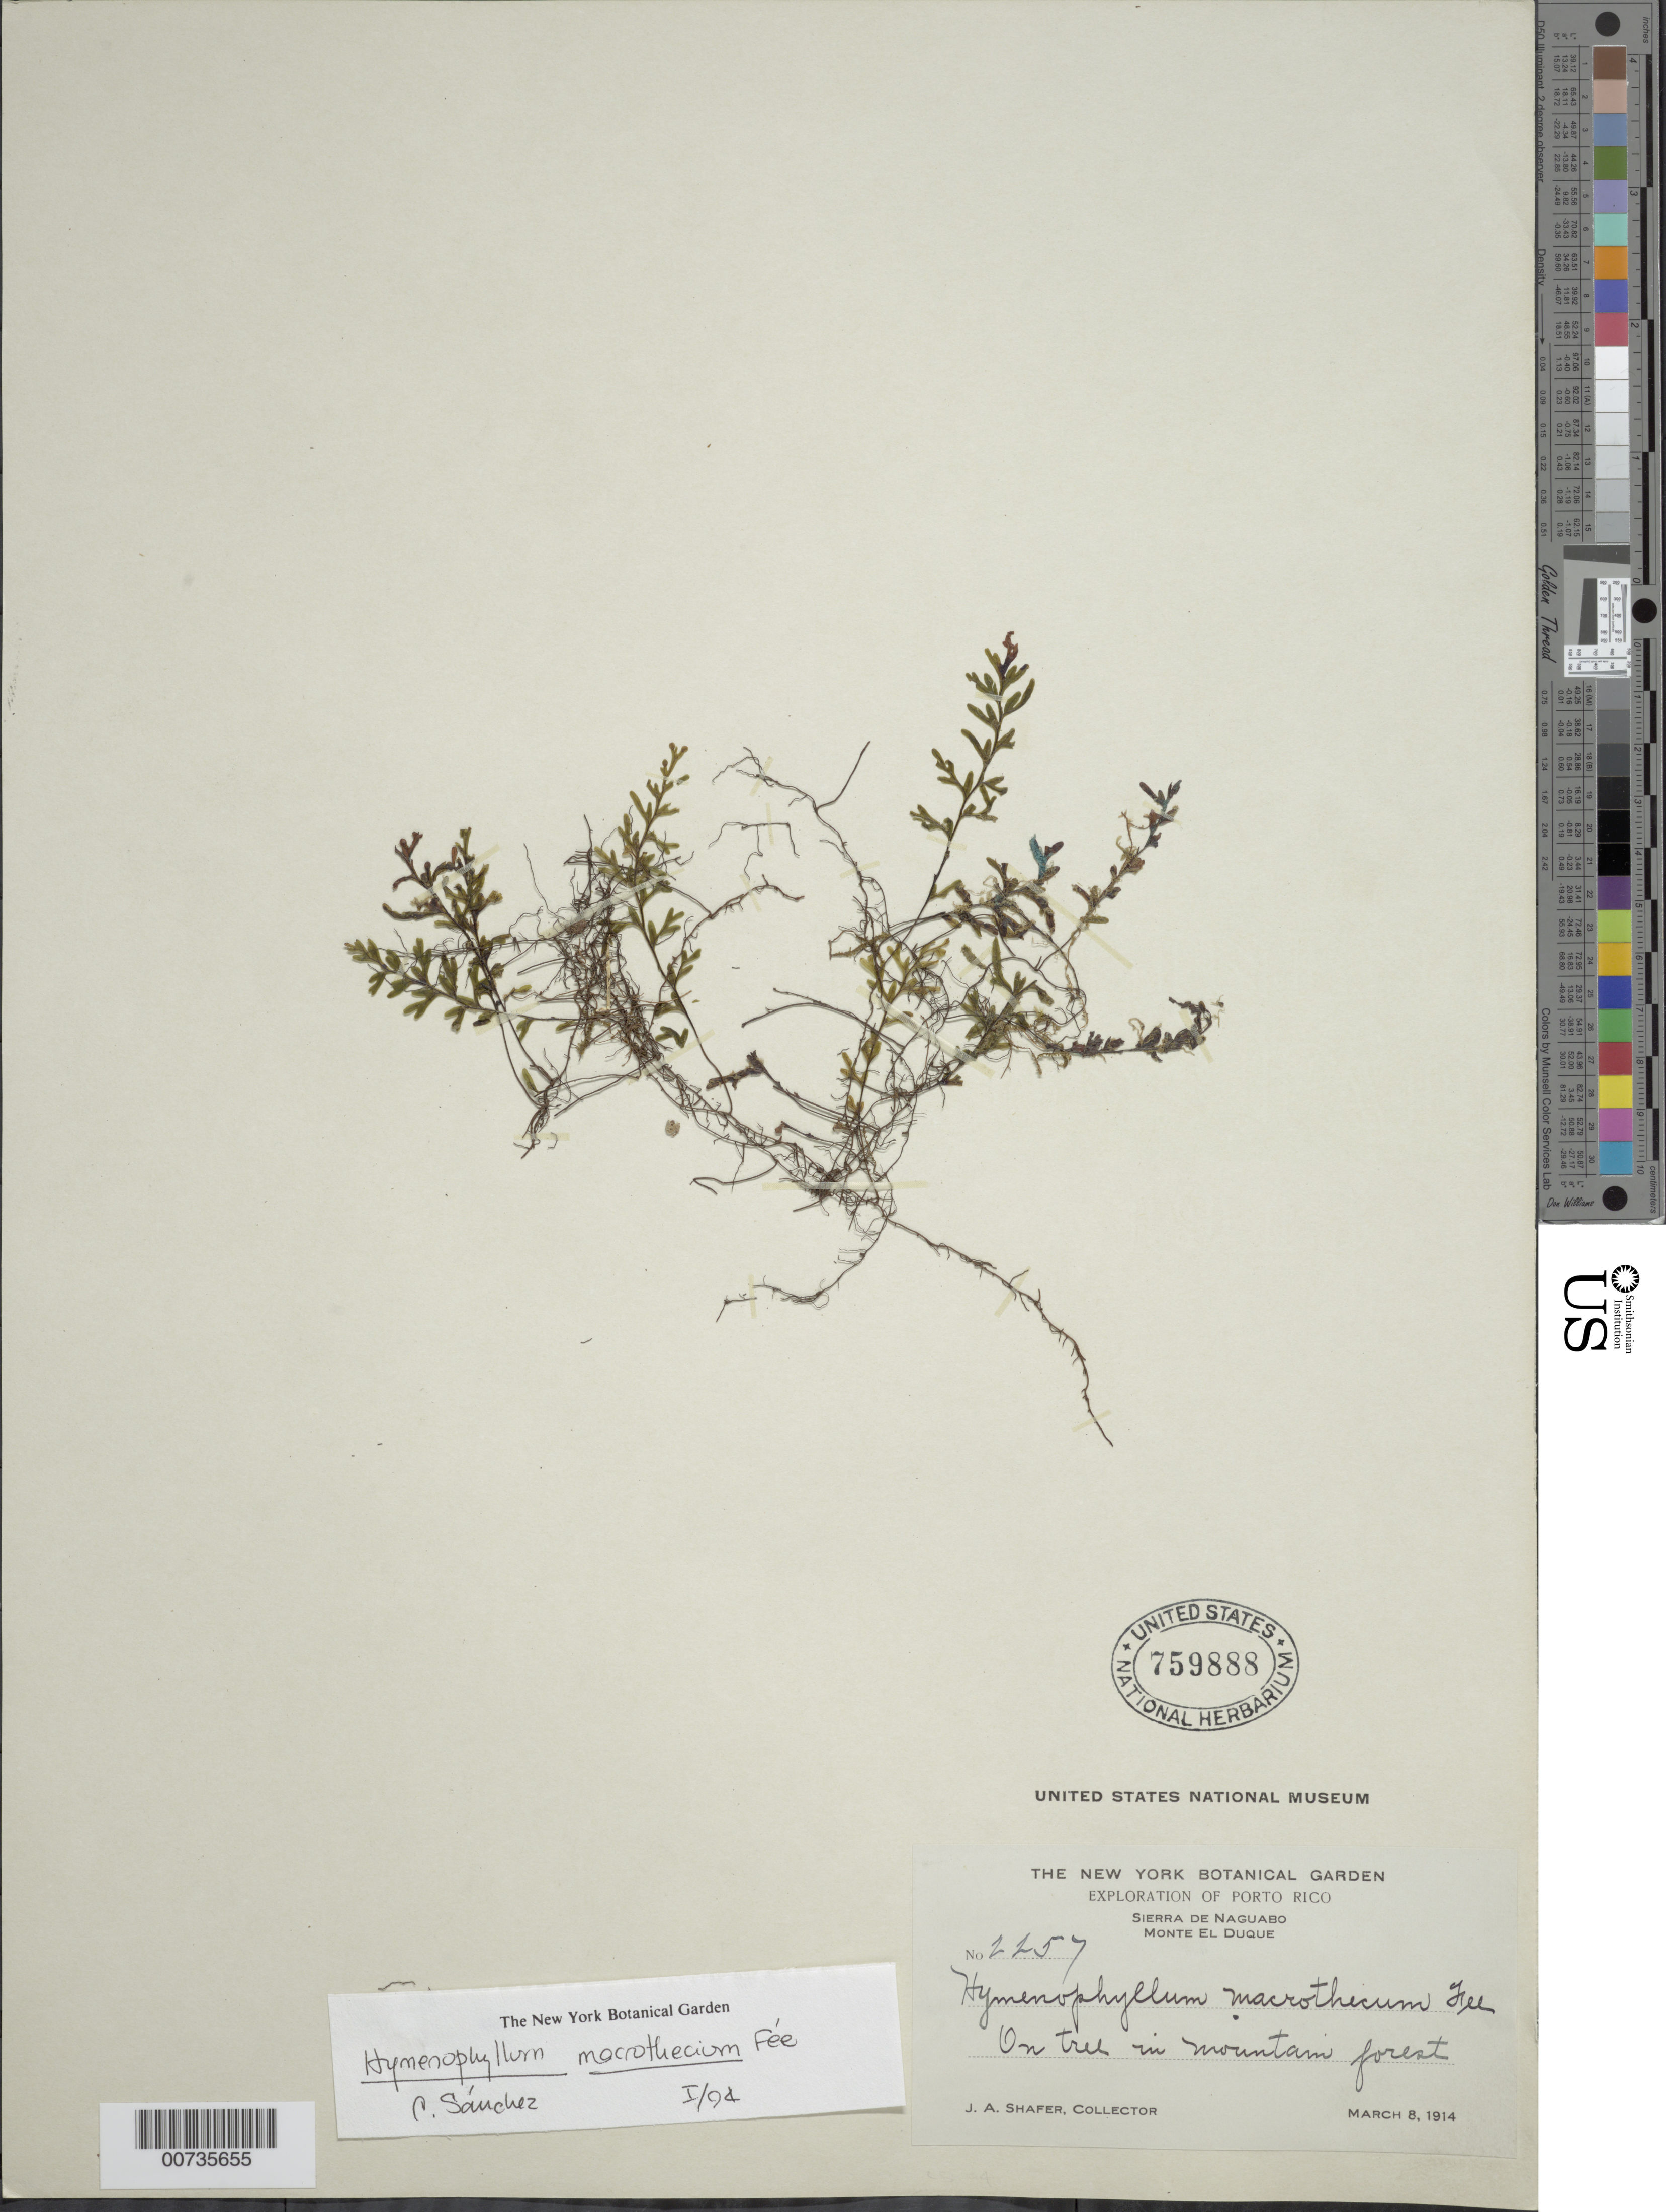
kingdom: Plantae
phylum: Tracheophyta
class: Polypodiopsida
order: Hymenophyllales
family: Hymenophyllaceae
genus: Hymenophyllum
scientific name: Hymenophyllum macrothecum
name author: Fée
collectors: J. A. Shafer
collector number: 2257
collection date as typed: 08 Mar 1914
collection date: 1914-03-08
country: Puerto Rico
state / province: Naguabo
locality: Sierra de Naguabo, Monte el Duque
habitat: On tree in mountain forest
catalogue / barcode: US 759888